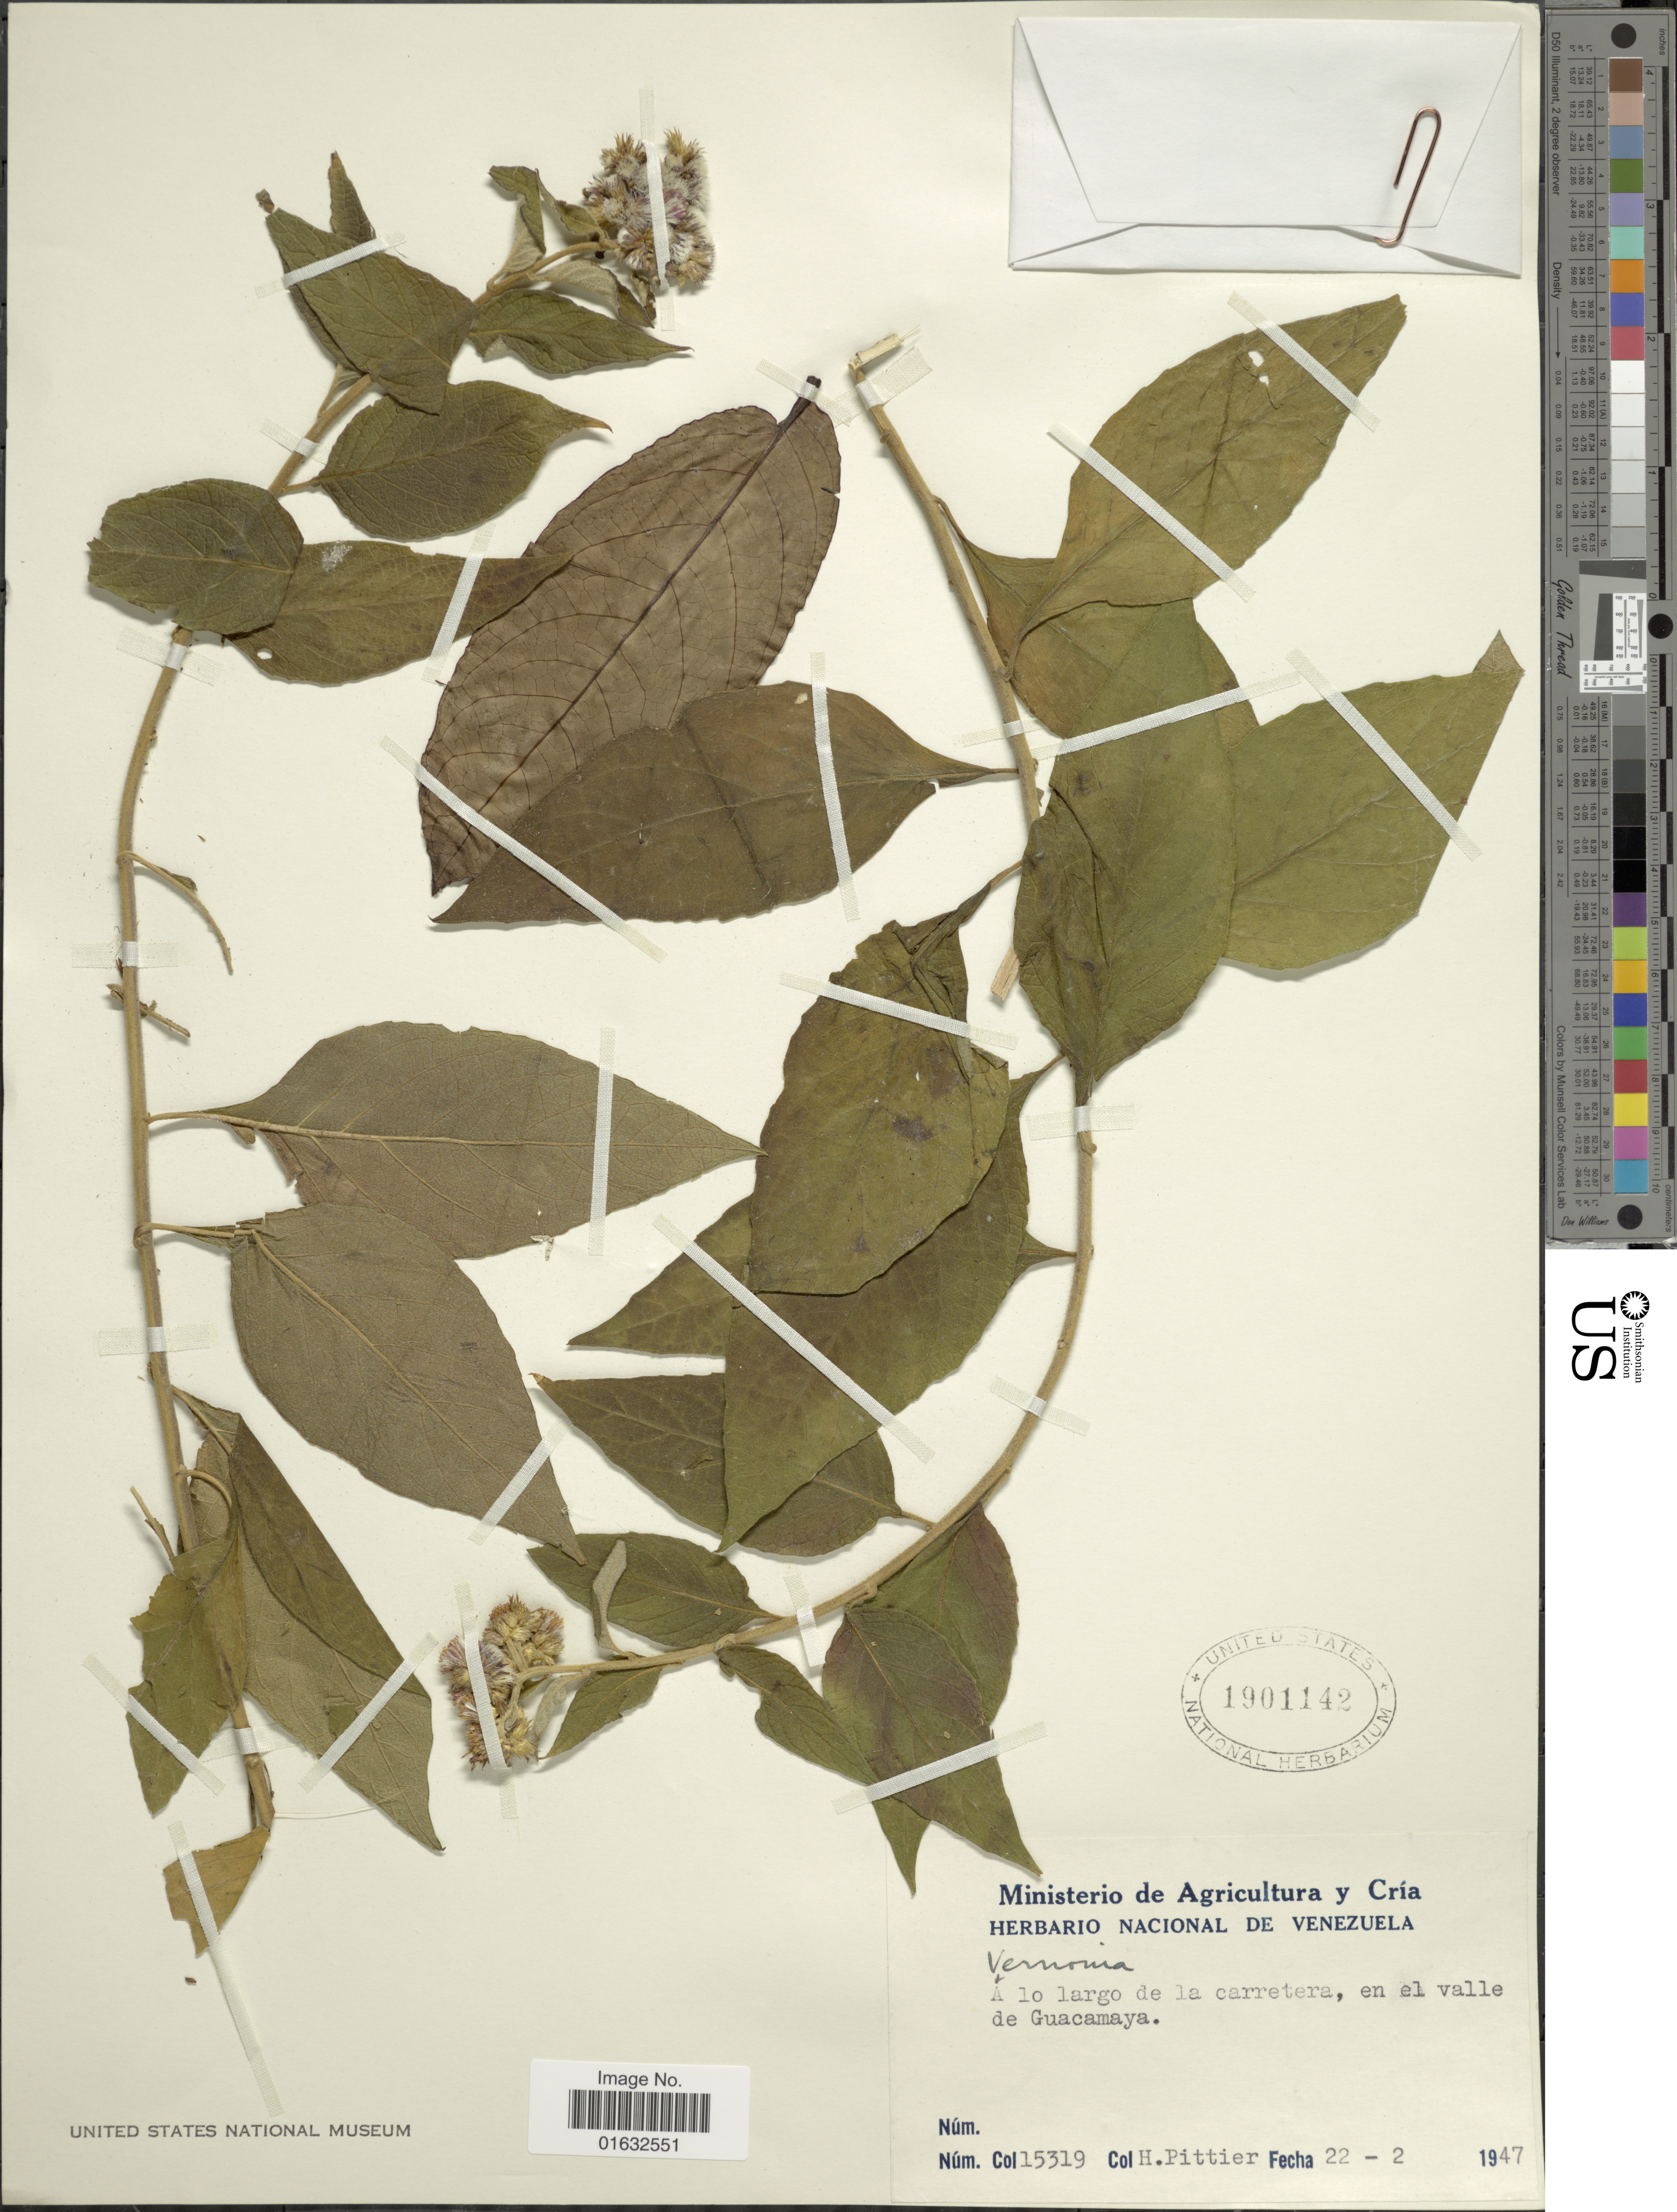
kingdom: Plantae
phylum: Tracheophyta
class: Magnoliopsida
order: Asterales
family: Asteraceae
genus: Cyrtocymura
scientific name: Cyrtocymura scorpioides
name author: (Lam.) H. Rob.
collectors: H. F. Pittier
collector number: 15319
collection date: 1947-02-22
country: Venezuela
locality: A lo largo de la carretera, en el valle de Guacamaya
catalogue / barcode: US 1901142